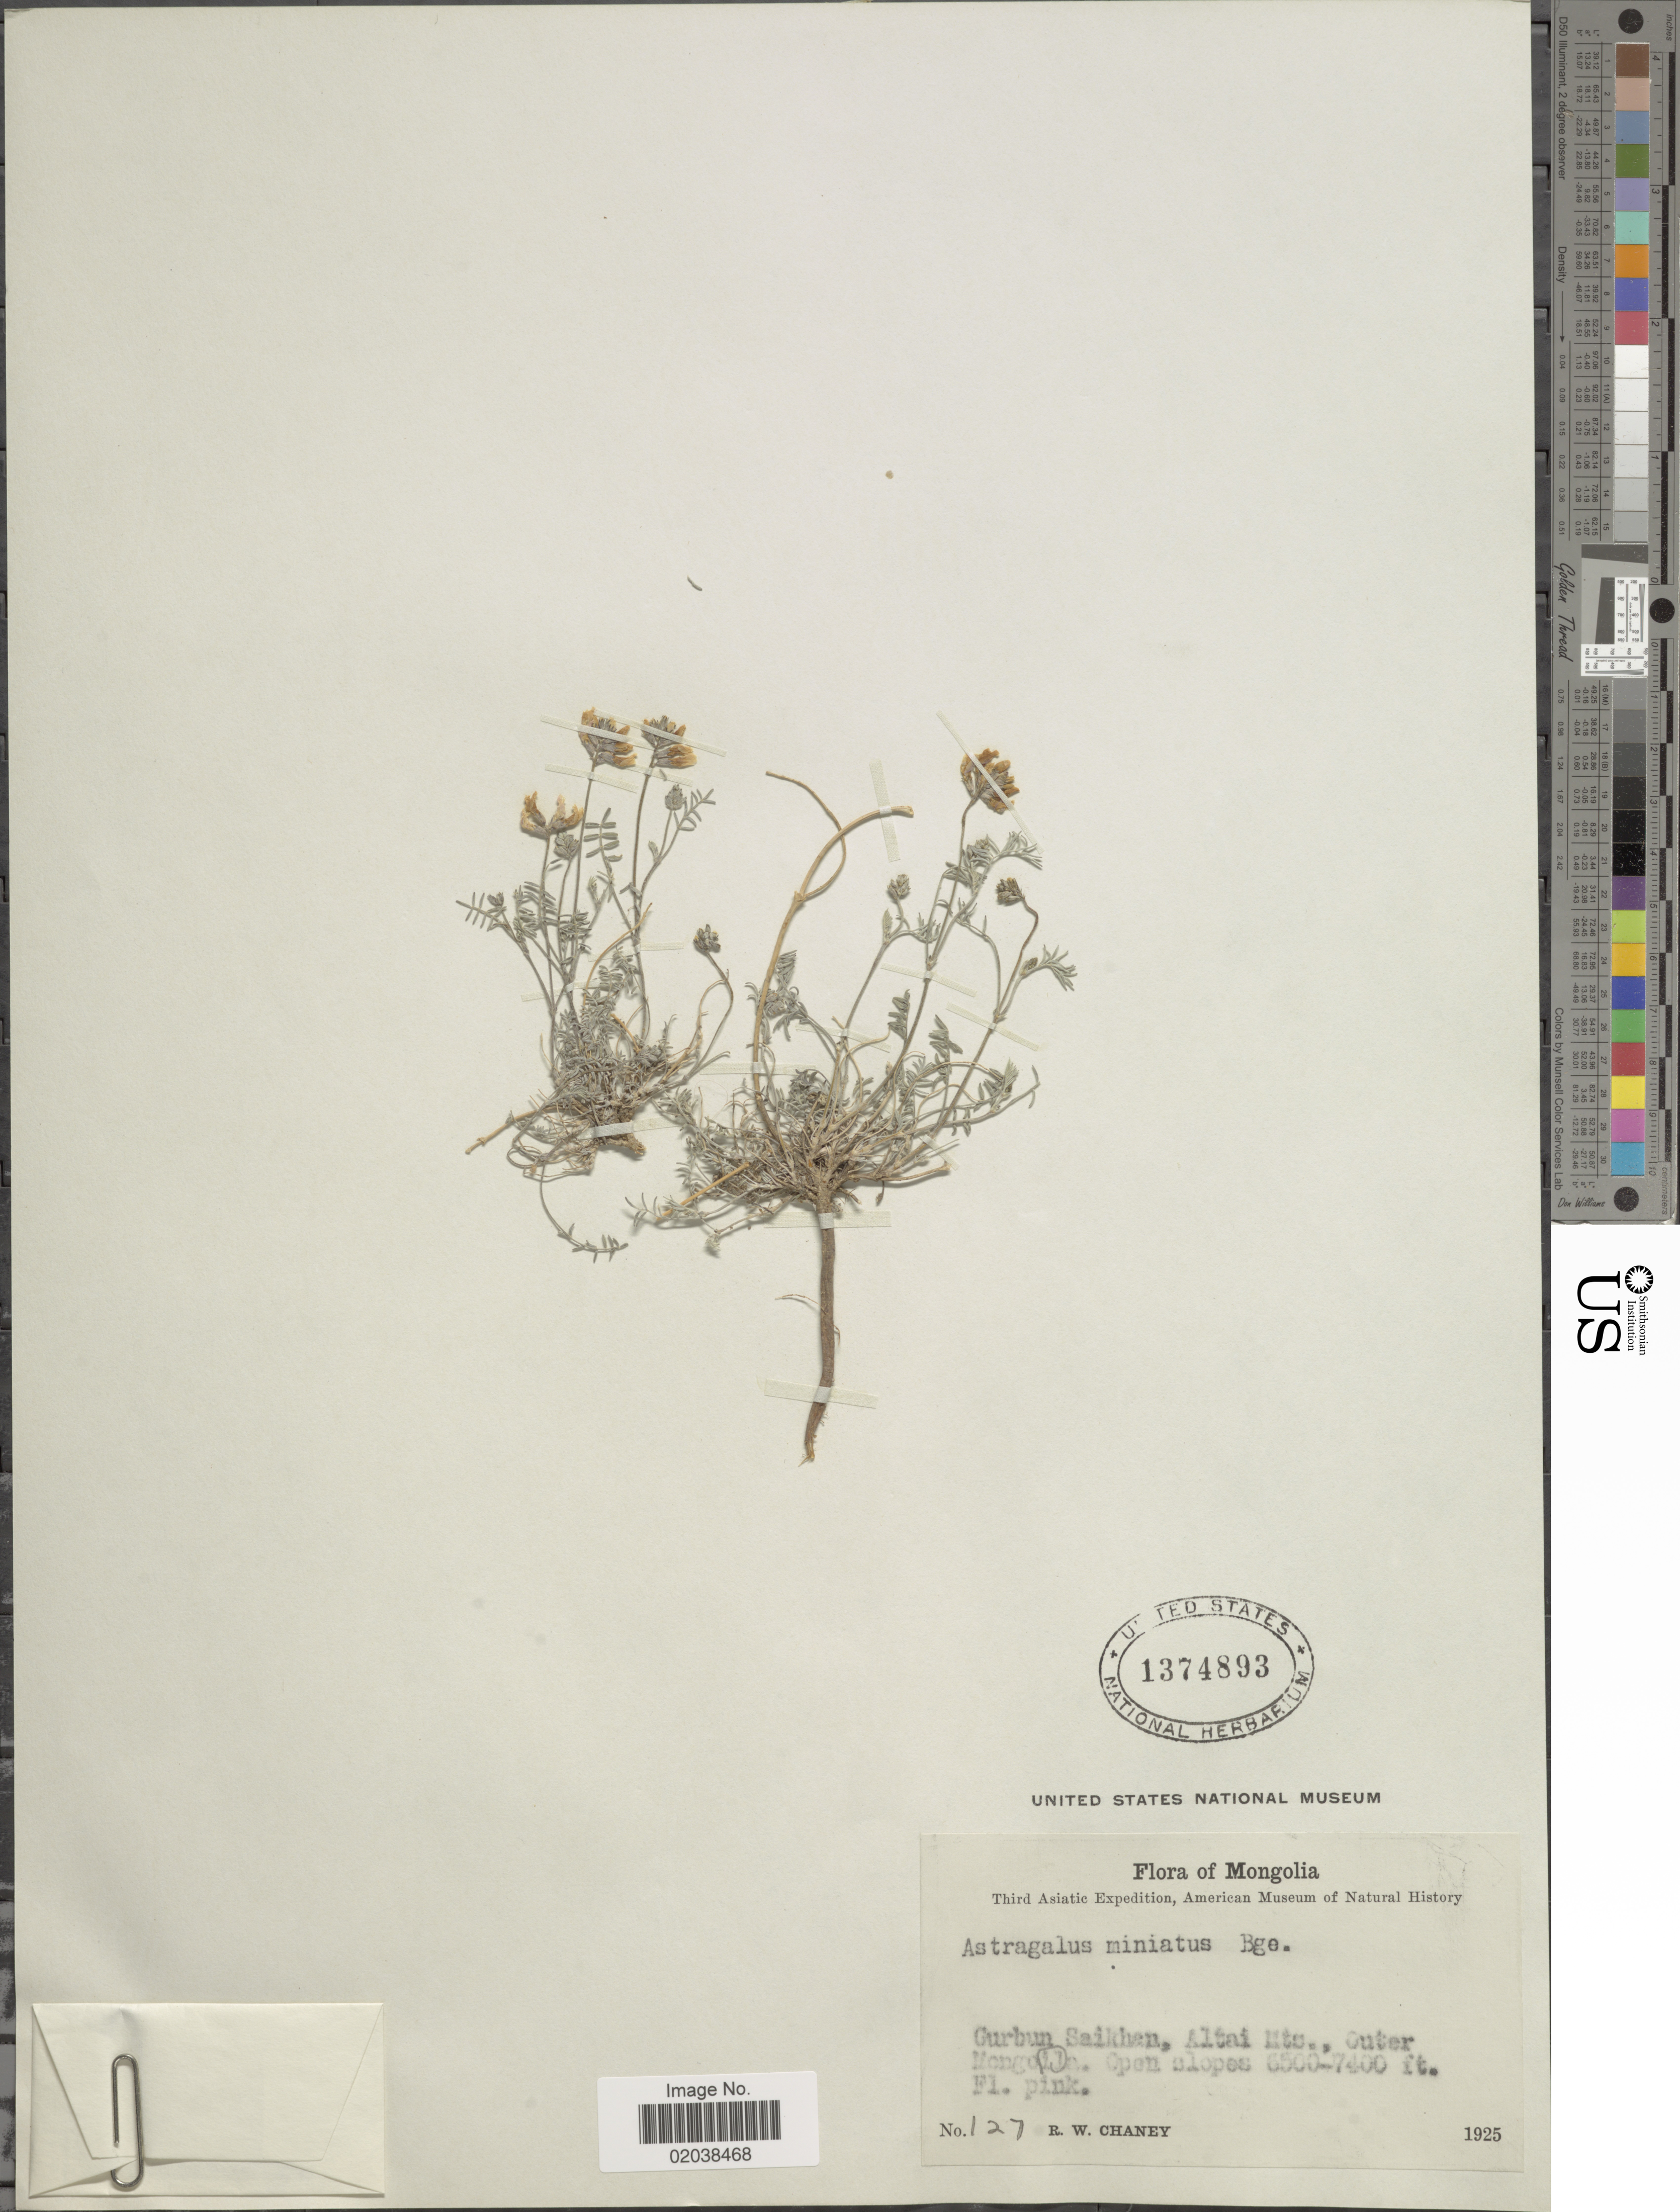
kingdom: Plantae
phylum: Tracheophyta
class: Magnoliopsida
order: Fabales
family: Fabaceae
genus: Astragalus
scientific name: Astragalus miniatus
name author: Bunge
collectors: R. Chaney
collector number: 127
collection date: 1925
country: Mongolia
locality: Gurbun Saikhan, Altai Mts., Outer Mongolia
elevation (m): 1981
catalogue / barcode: US 1374893